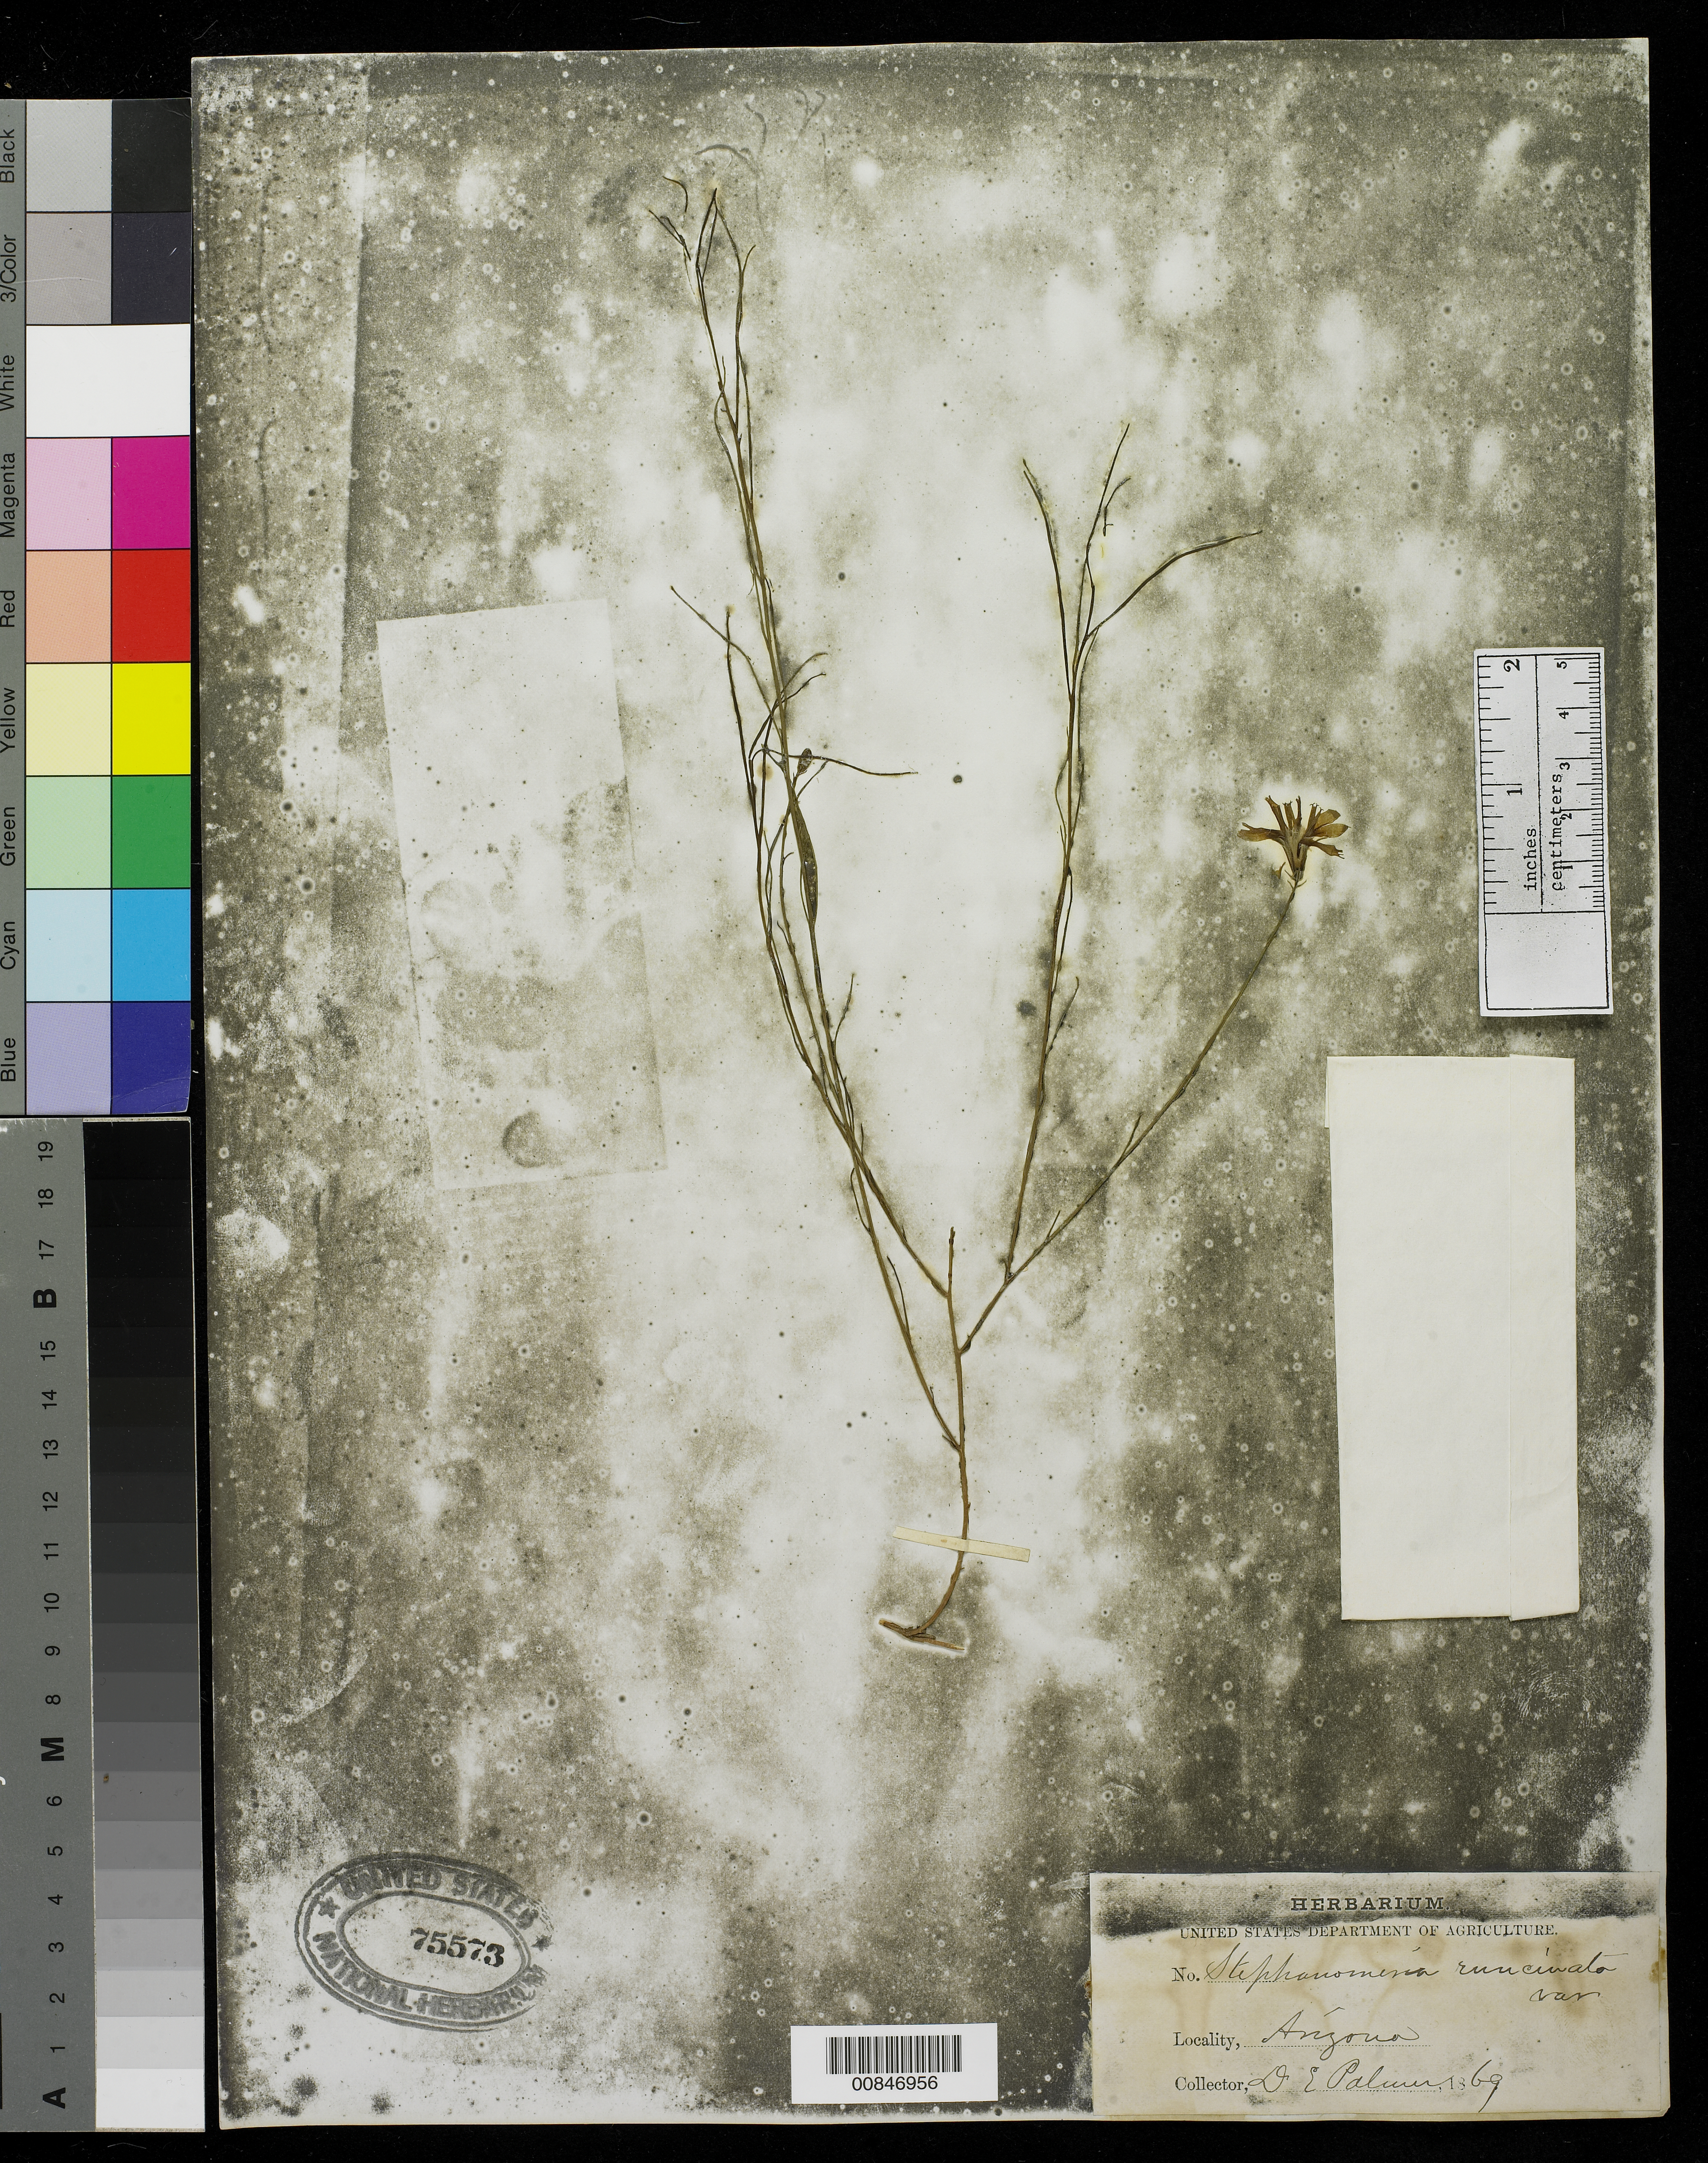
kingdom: Plantae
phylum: Tracheophyta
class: Magnoliopsida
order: Asterales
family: Asteraceae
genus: Stephanomeria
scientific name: Stephanomeria runcinata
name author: Nutt.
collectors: E. Palmer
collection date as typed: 1869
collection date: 1869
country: United States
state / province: Arizona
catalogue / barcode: US 75573